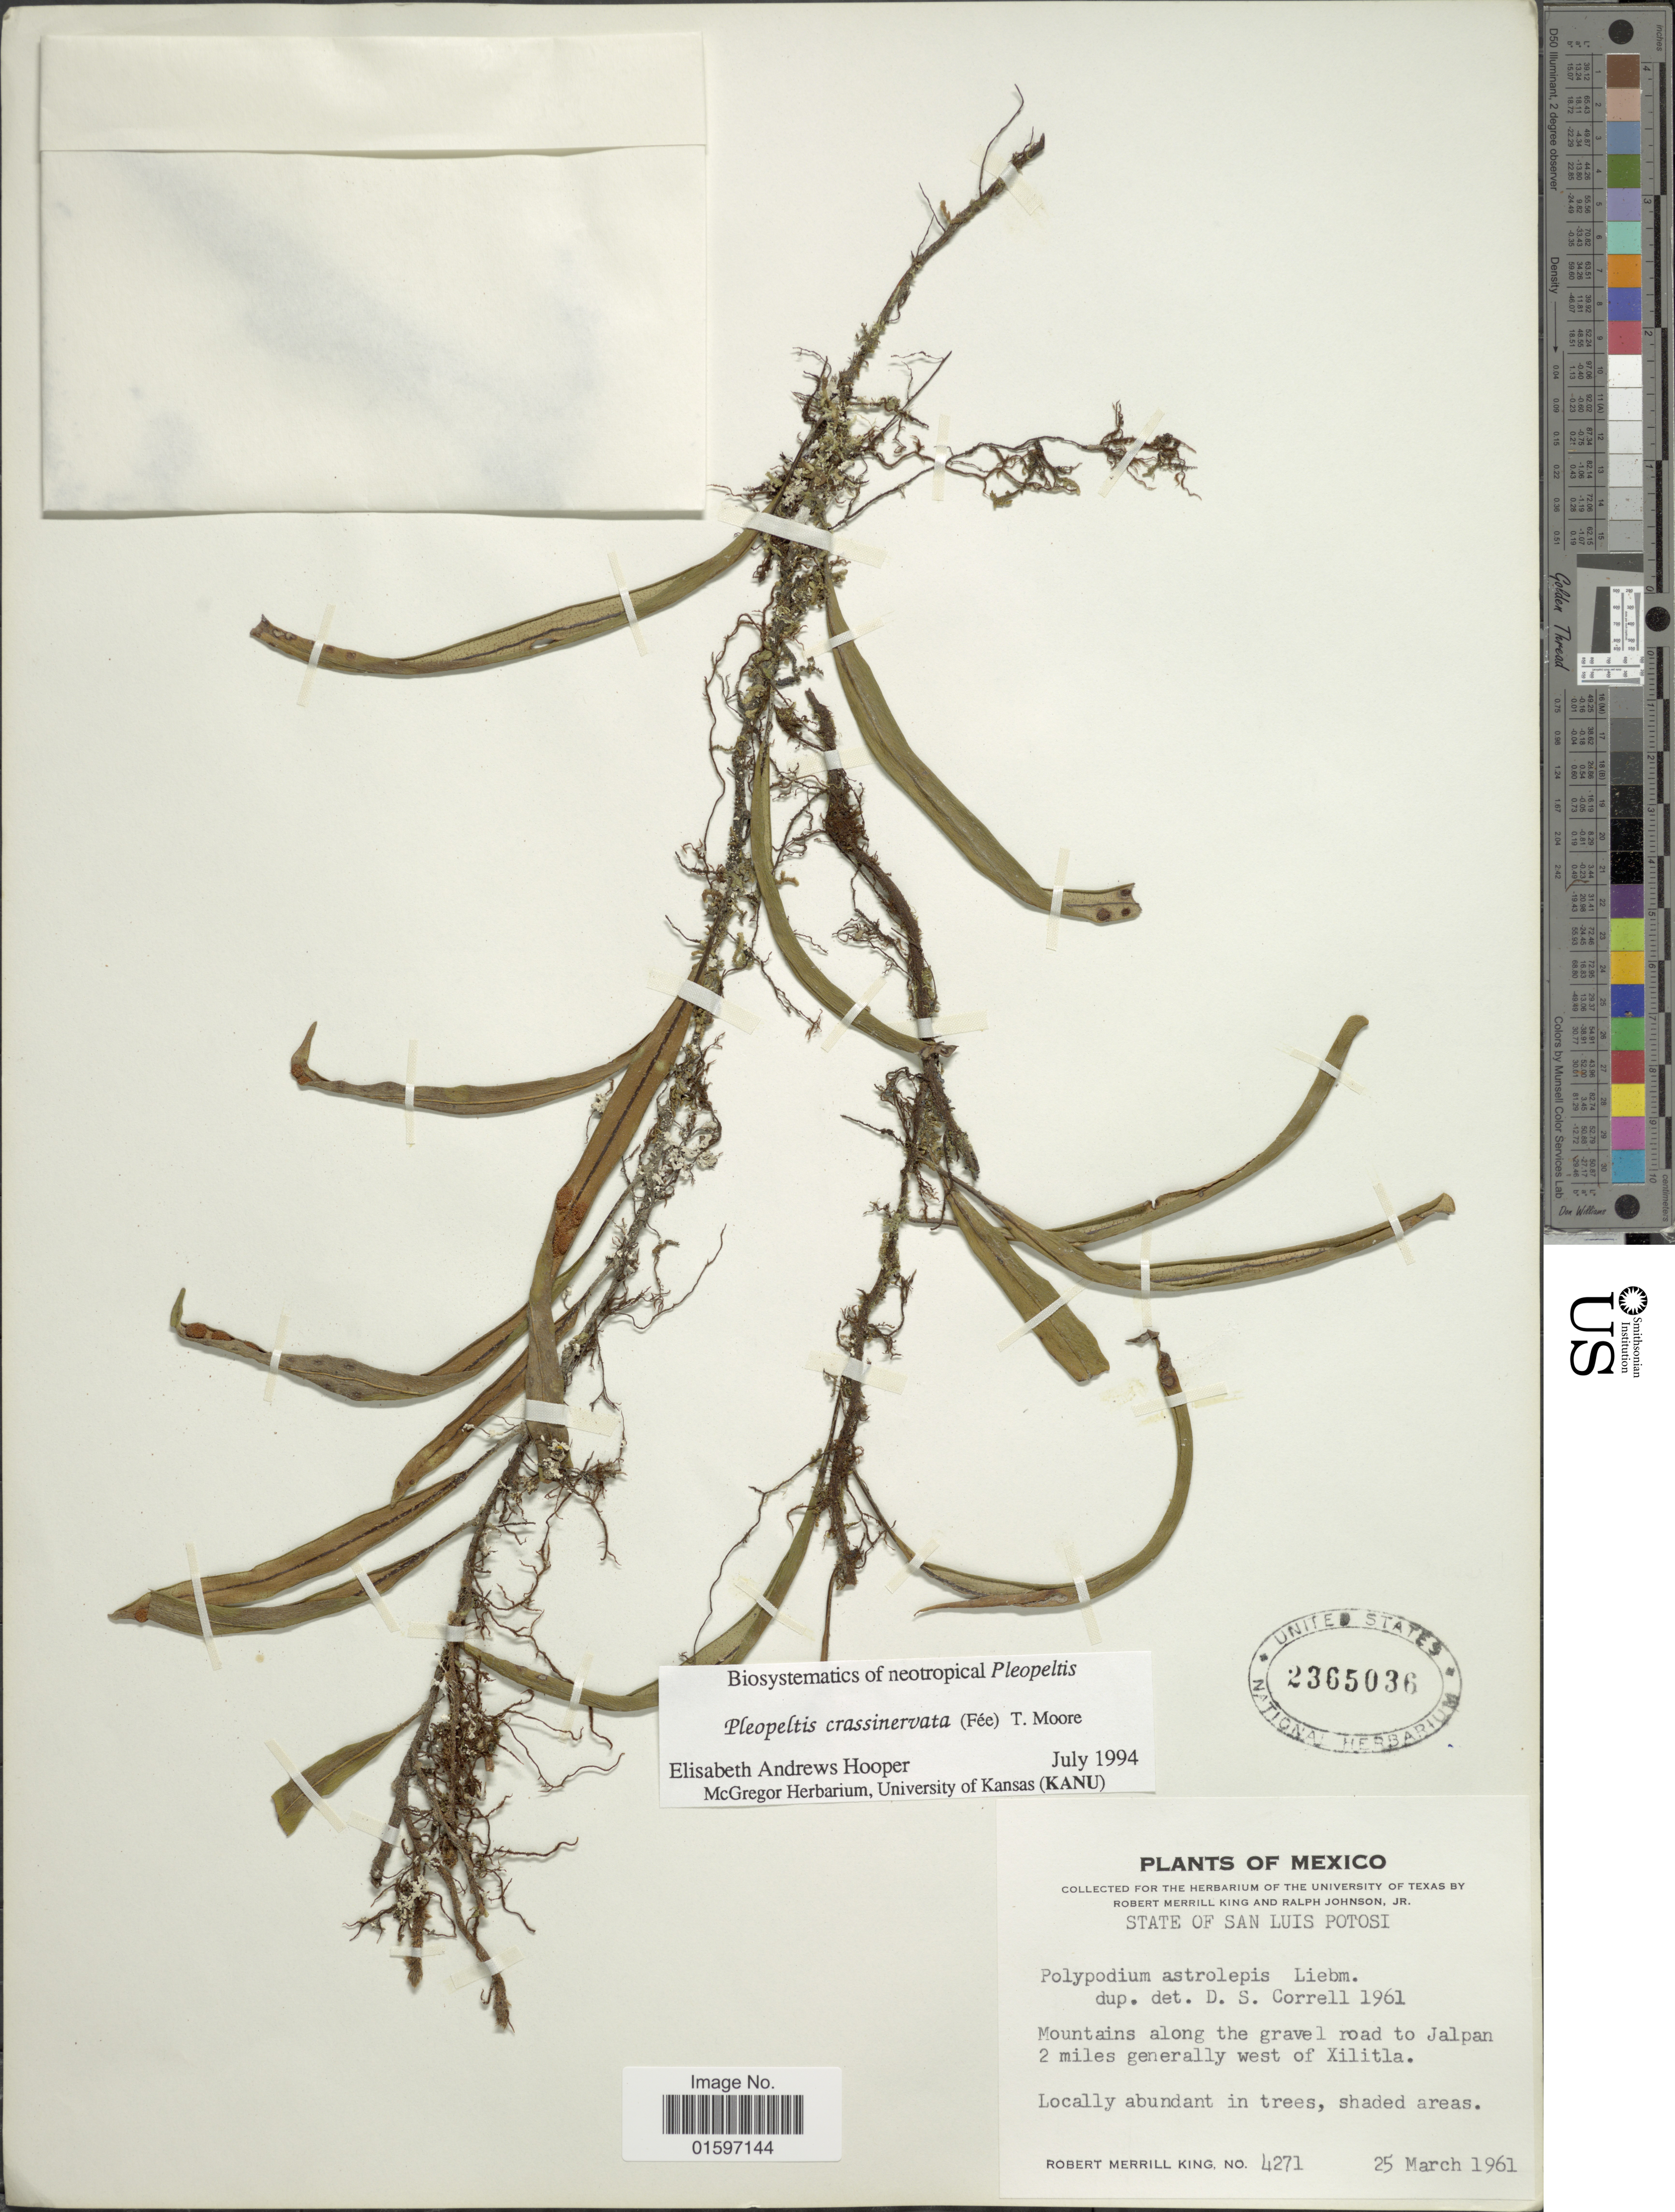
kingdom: Plantae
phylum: Tracheophyta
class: Polypodiopsida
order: Polypodiales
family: Polypodiaceae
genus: Pleopeltis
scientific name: Pleopeltis crassinervata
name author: (Fée) T. Moore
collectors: R. M. King & R. Johnson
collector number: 4271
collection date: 1961-03-25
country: Mexico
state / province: San Luis Potosí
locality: Mountains along the gravel road to Jalpan 2 miles generally west of Xilitla, locally abundant in trees, shaded areas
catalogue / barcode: US 2365036